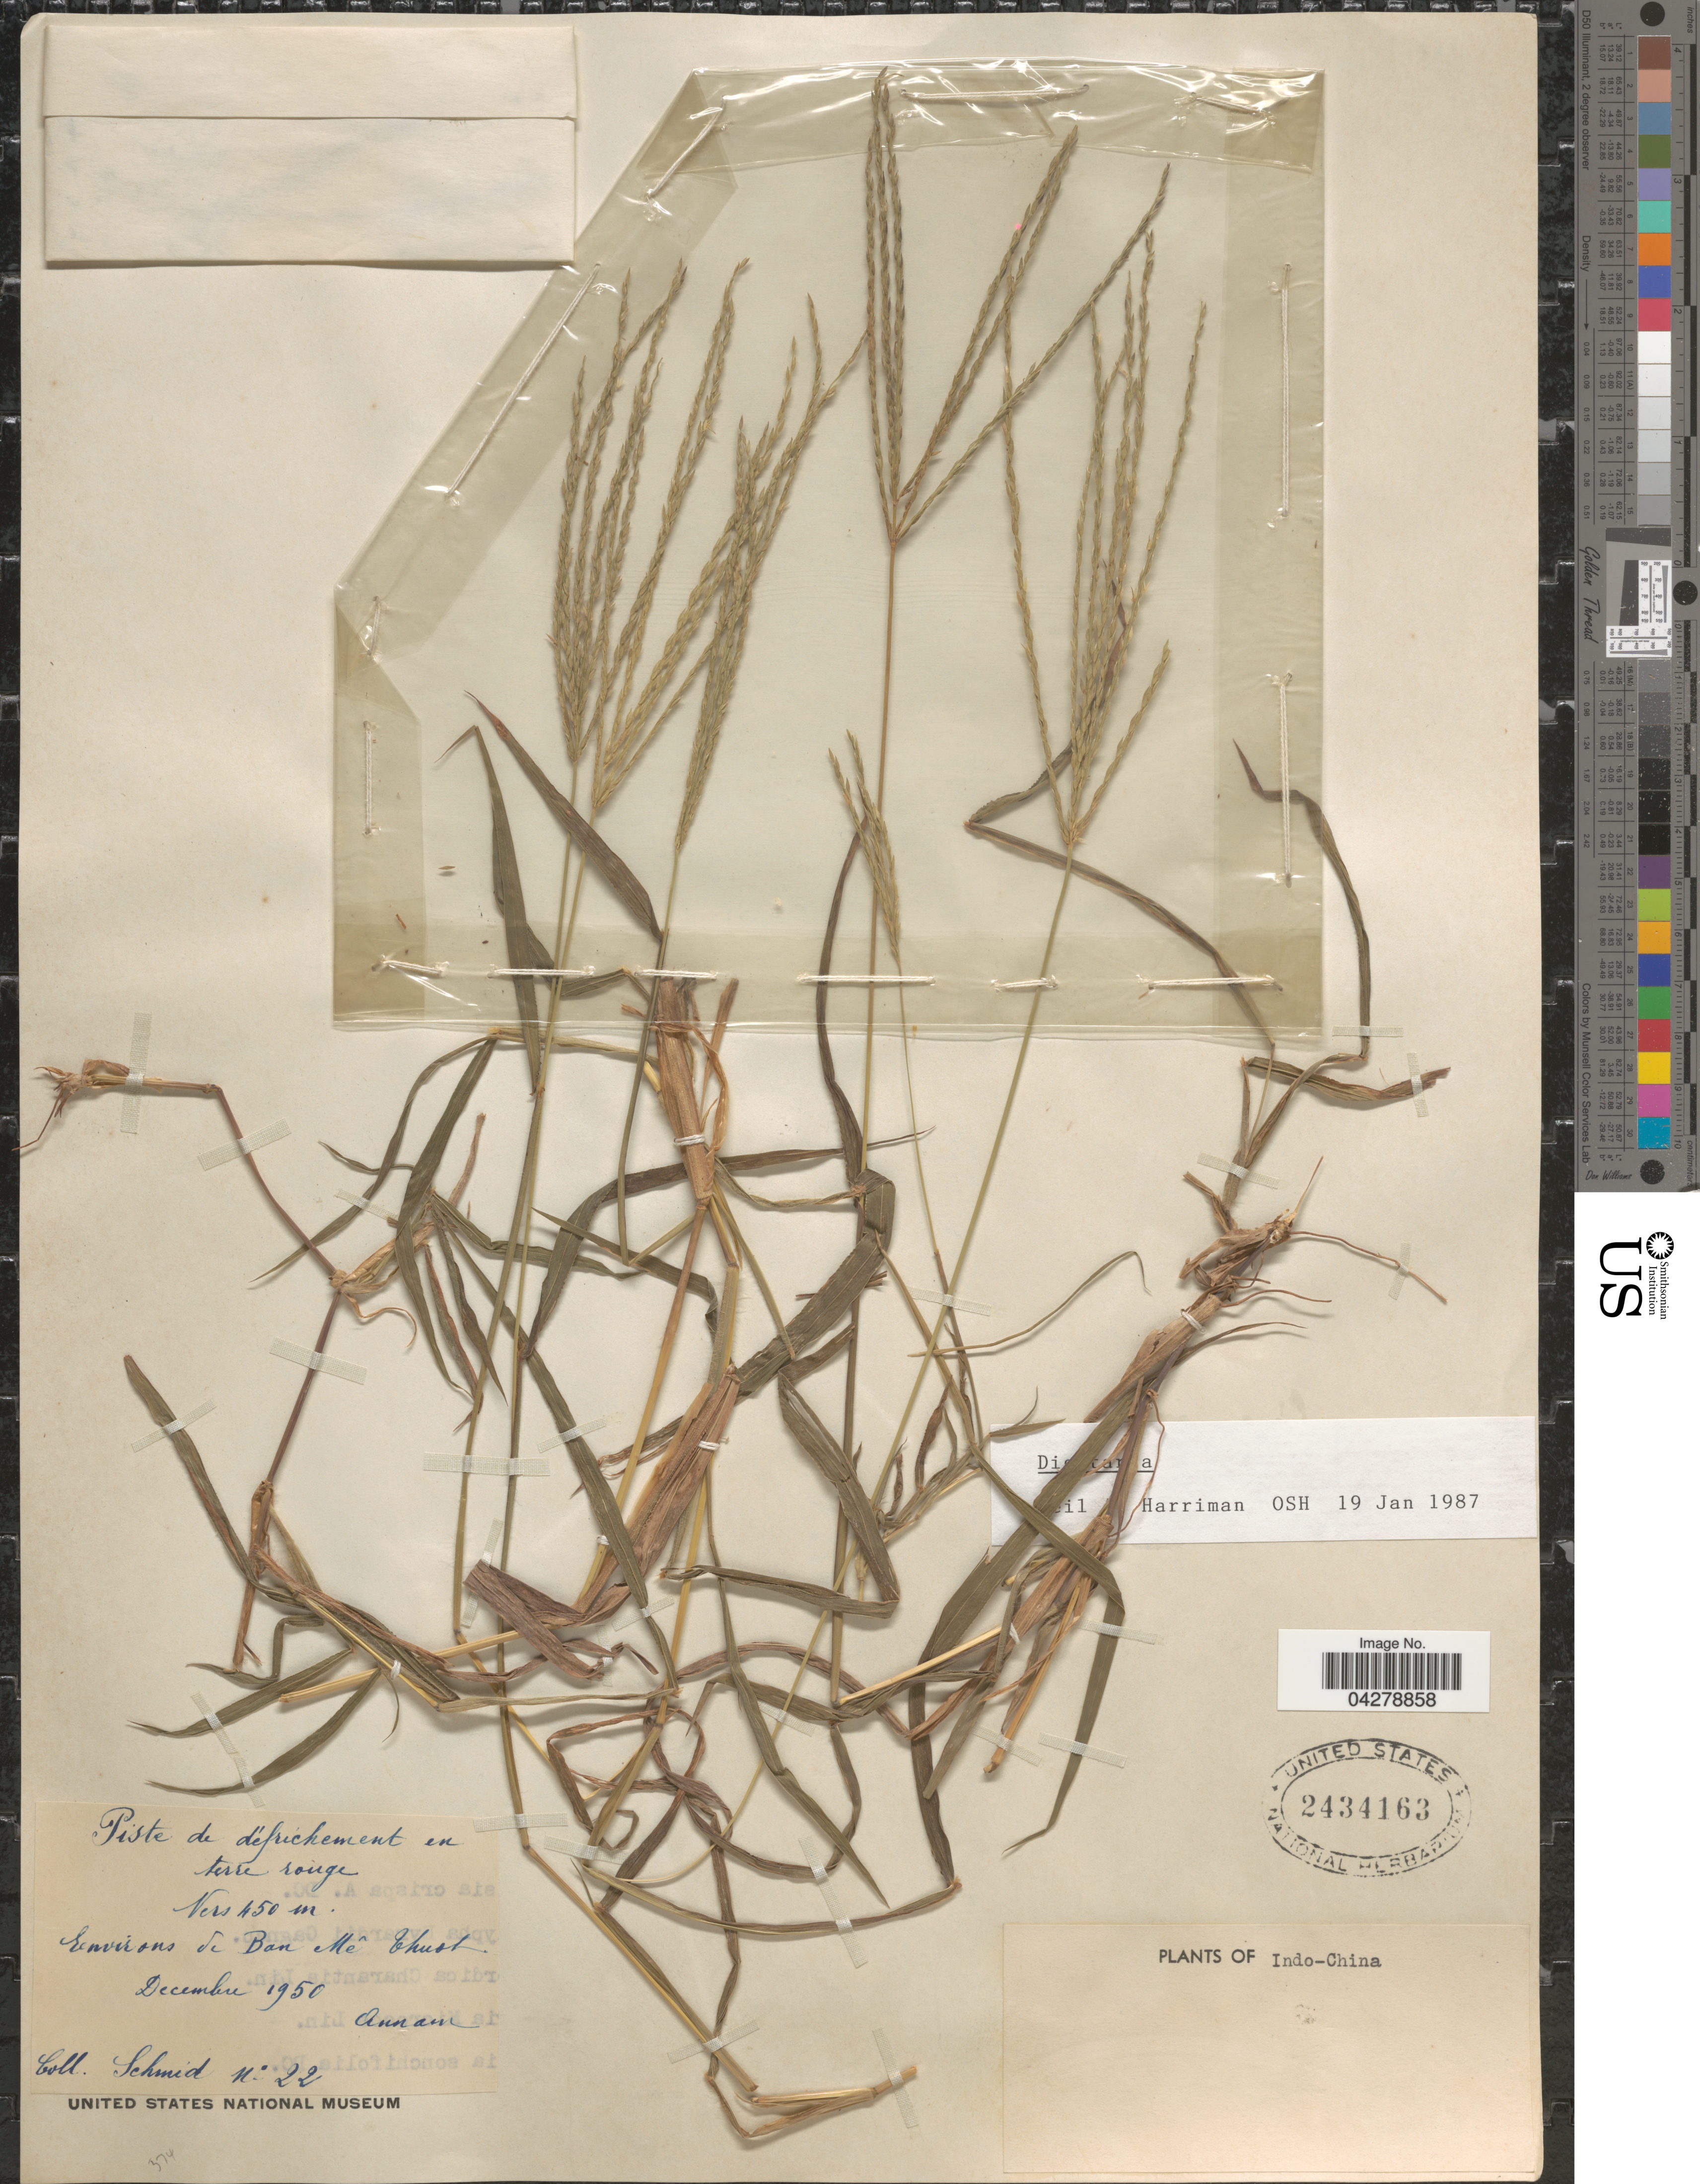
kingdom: Plantae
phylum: Tracheophyta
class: Liliopsida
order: Poales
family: Poaceae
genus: Digitaria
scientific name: Digitaria sp.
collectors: Schmid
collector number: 22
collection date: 1950-12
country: Vietnam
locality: Indo-China. Environs de Ban Mê Thuột. Annam.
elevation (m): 450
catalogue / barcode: US 2434163